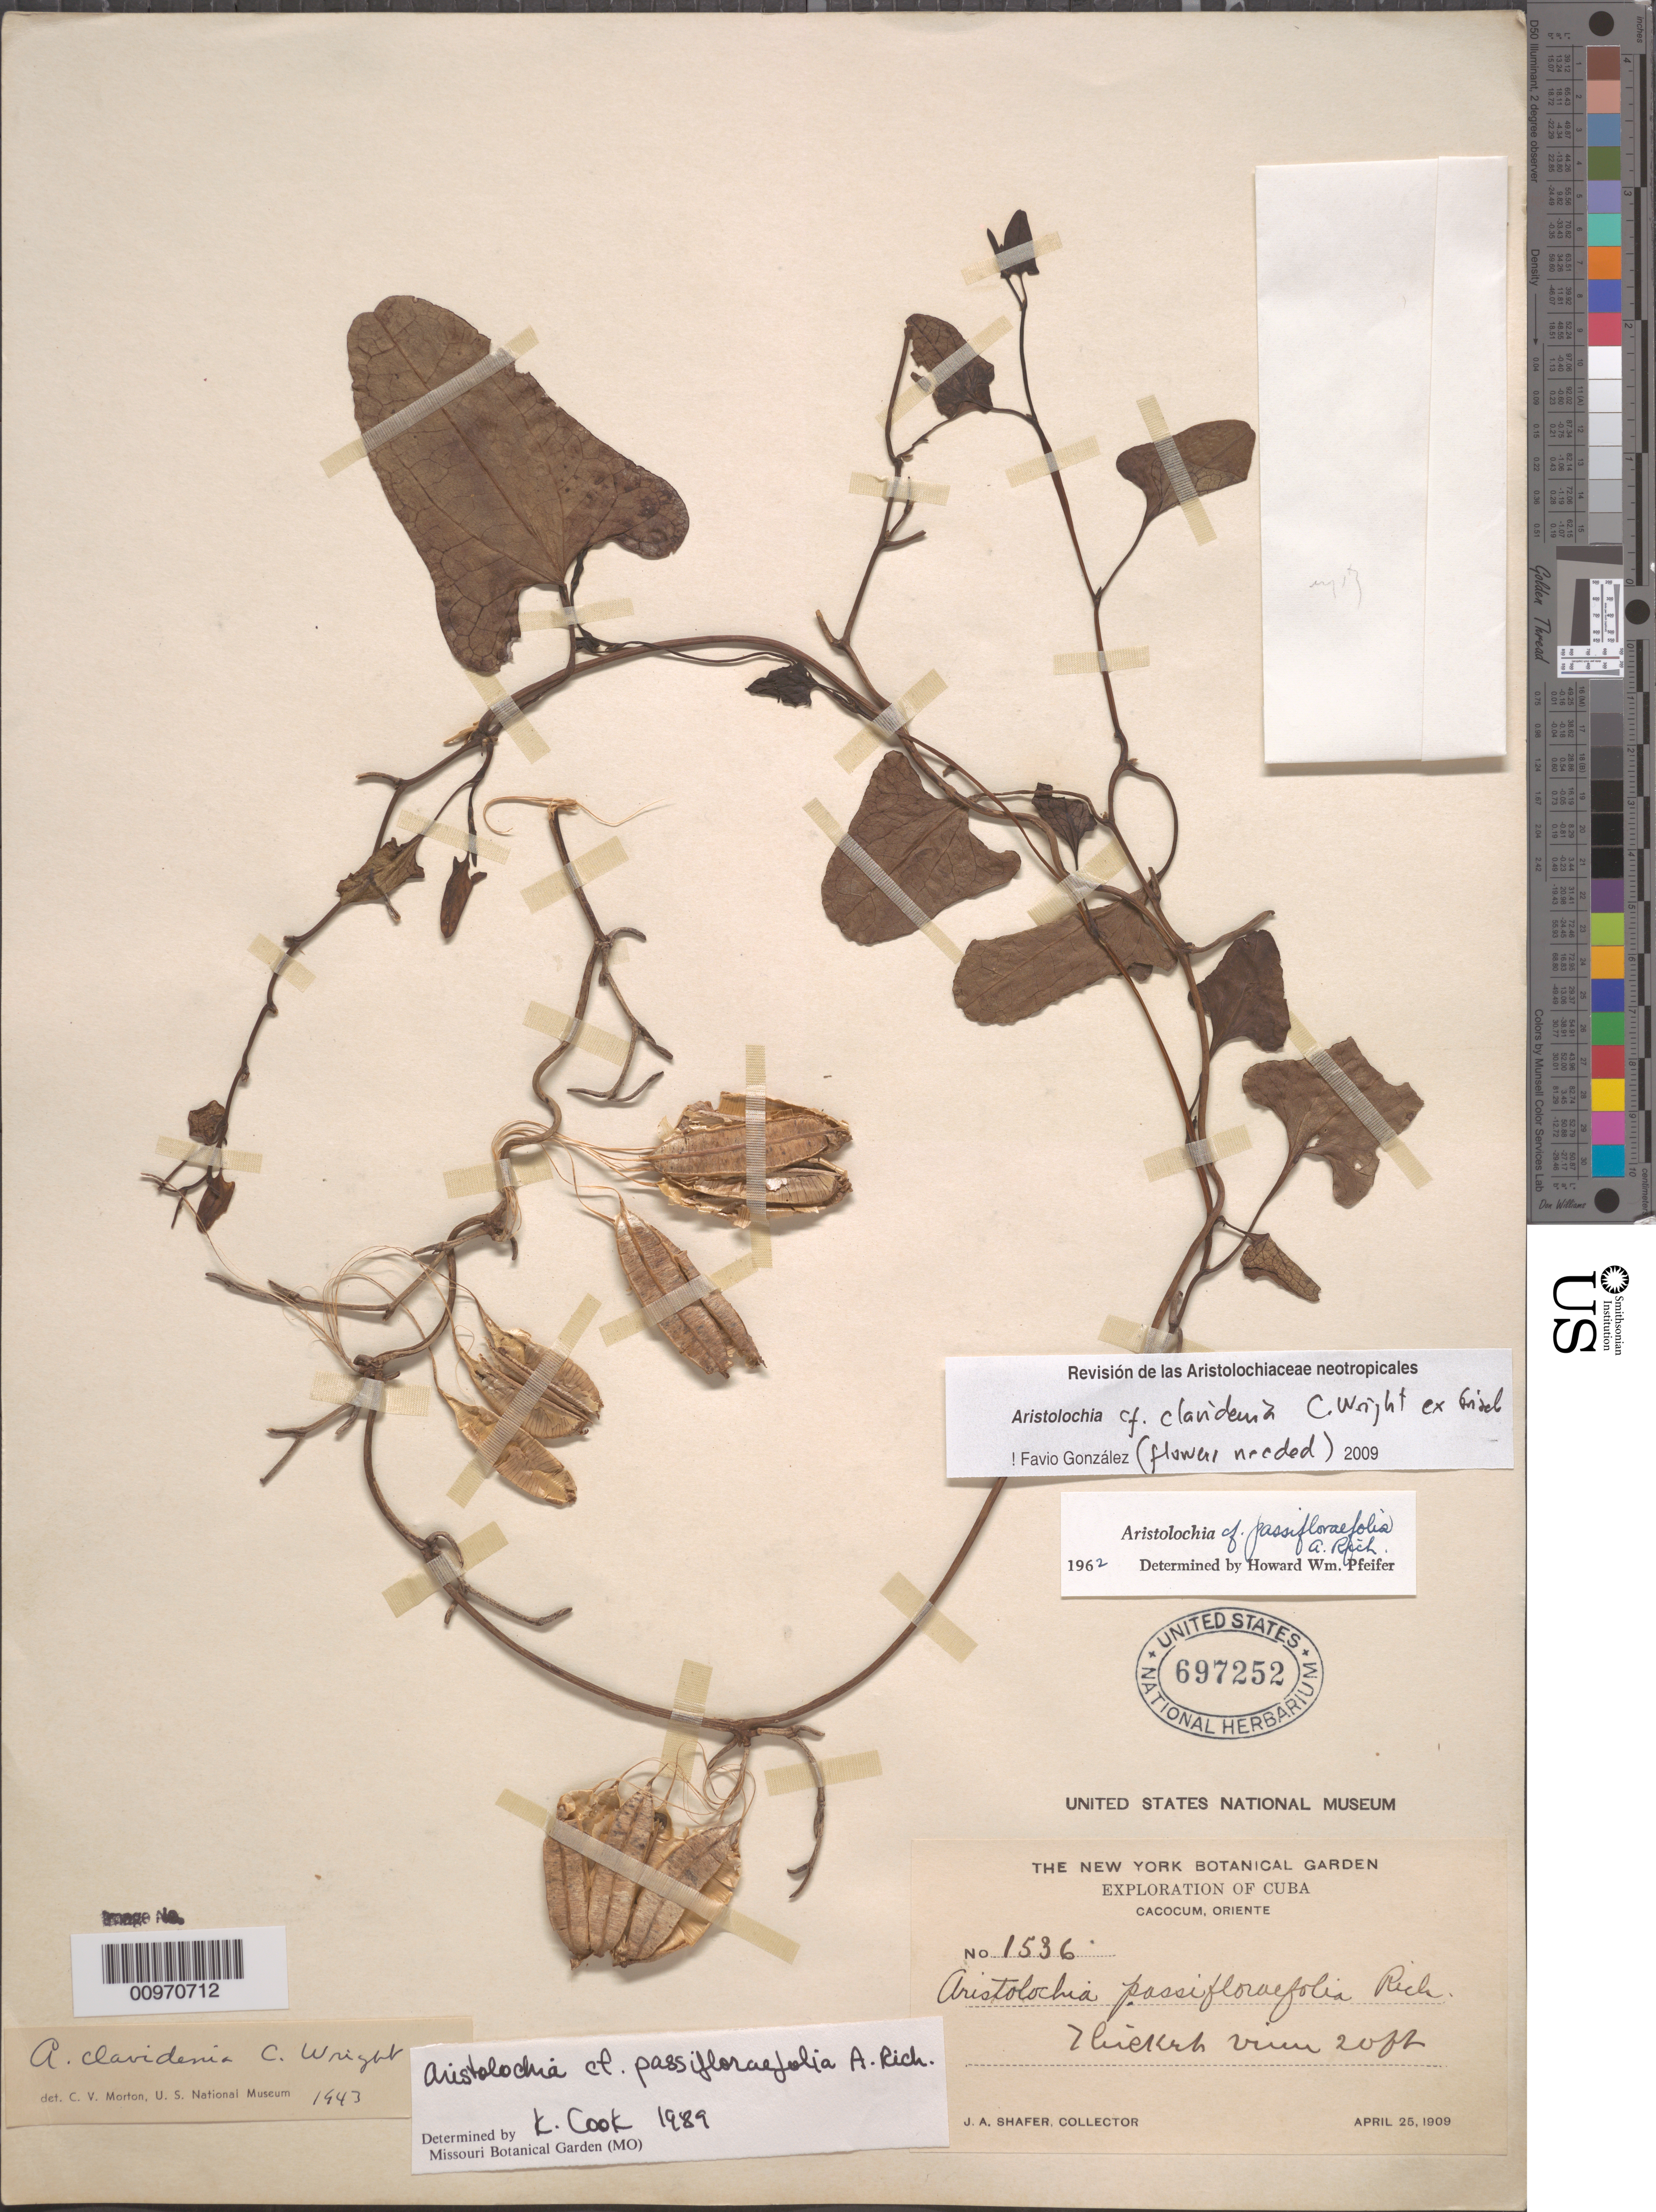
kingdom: Plantae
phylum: Tracheophyta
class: Magnoliopsida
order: Piperales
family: Aristolochiaceae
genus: Aristolochia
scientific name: Aristolochia clavidenia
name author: C. Wright ex Griseb.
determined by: Gonzalez, F.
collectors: J. A. Shafer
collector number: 1536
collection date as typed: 25 Apr 1909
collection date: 1909-04-25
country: Cuba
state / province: Oriente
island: Cuba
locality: Cacocum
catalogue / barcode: US 697252